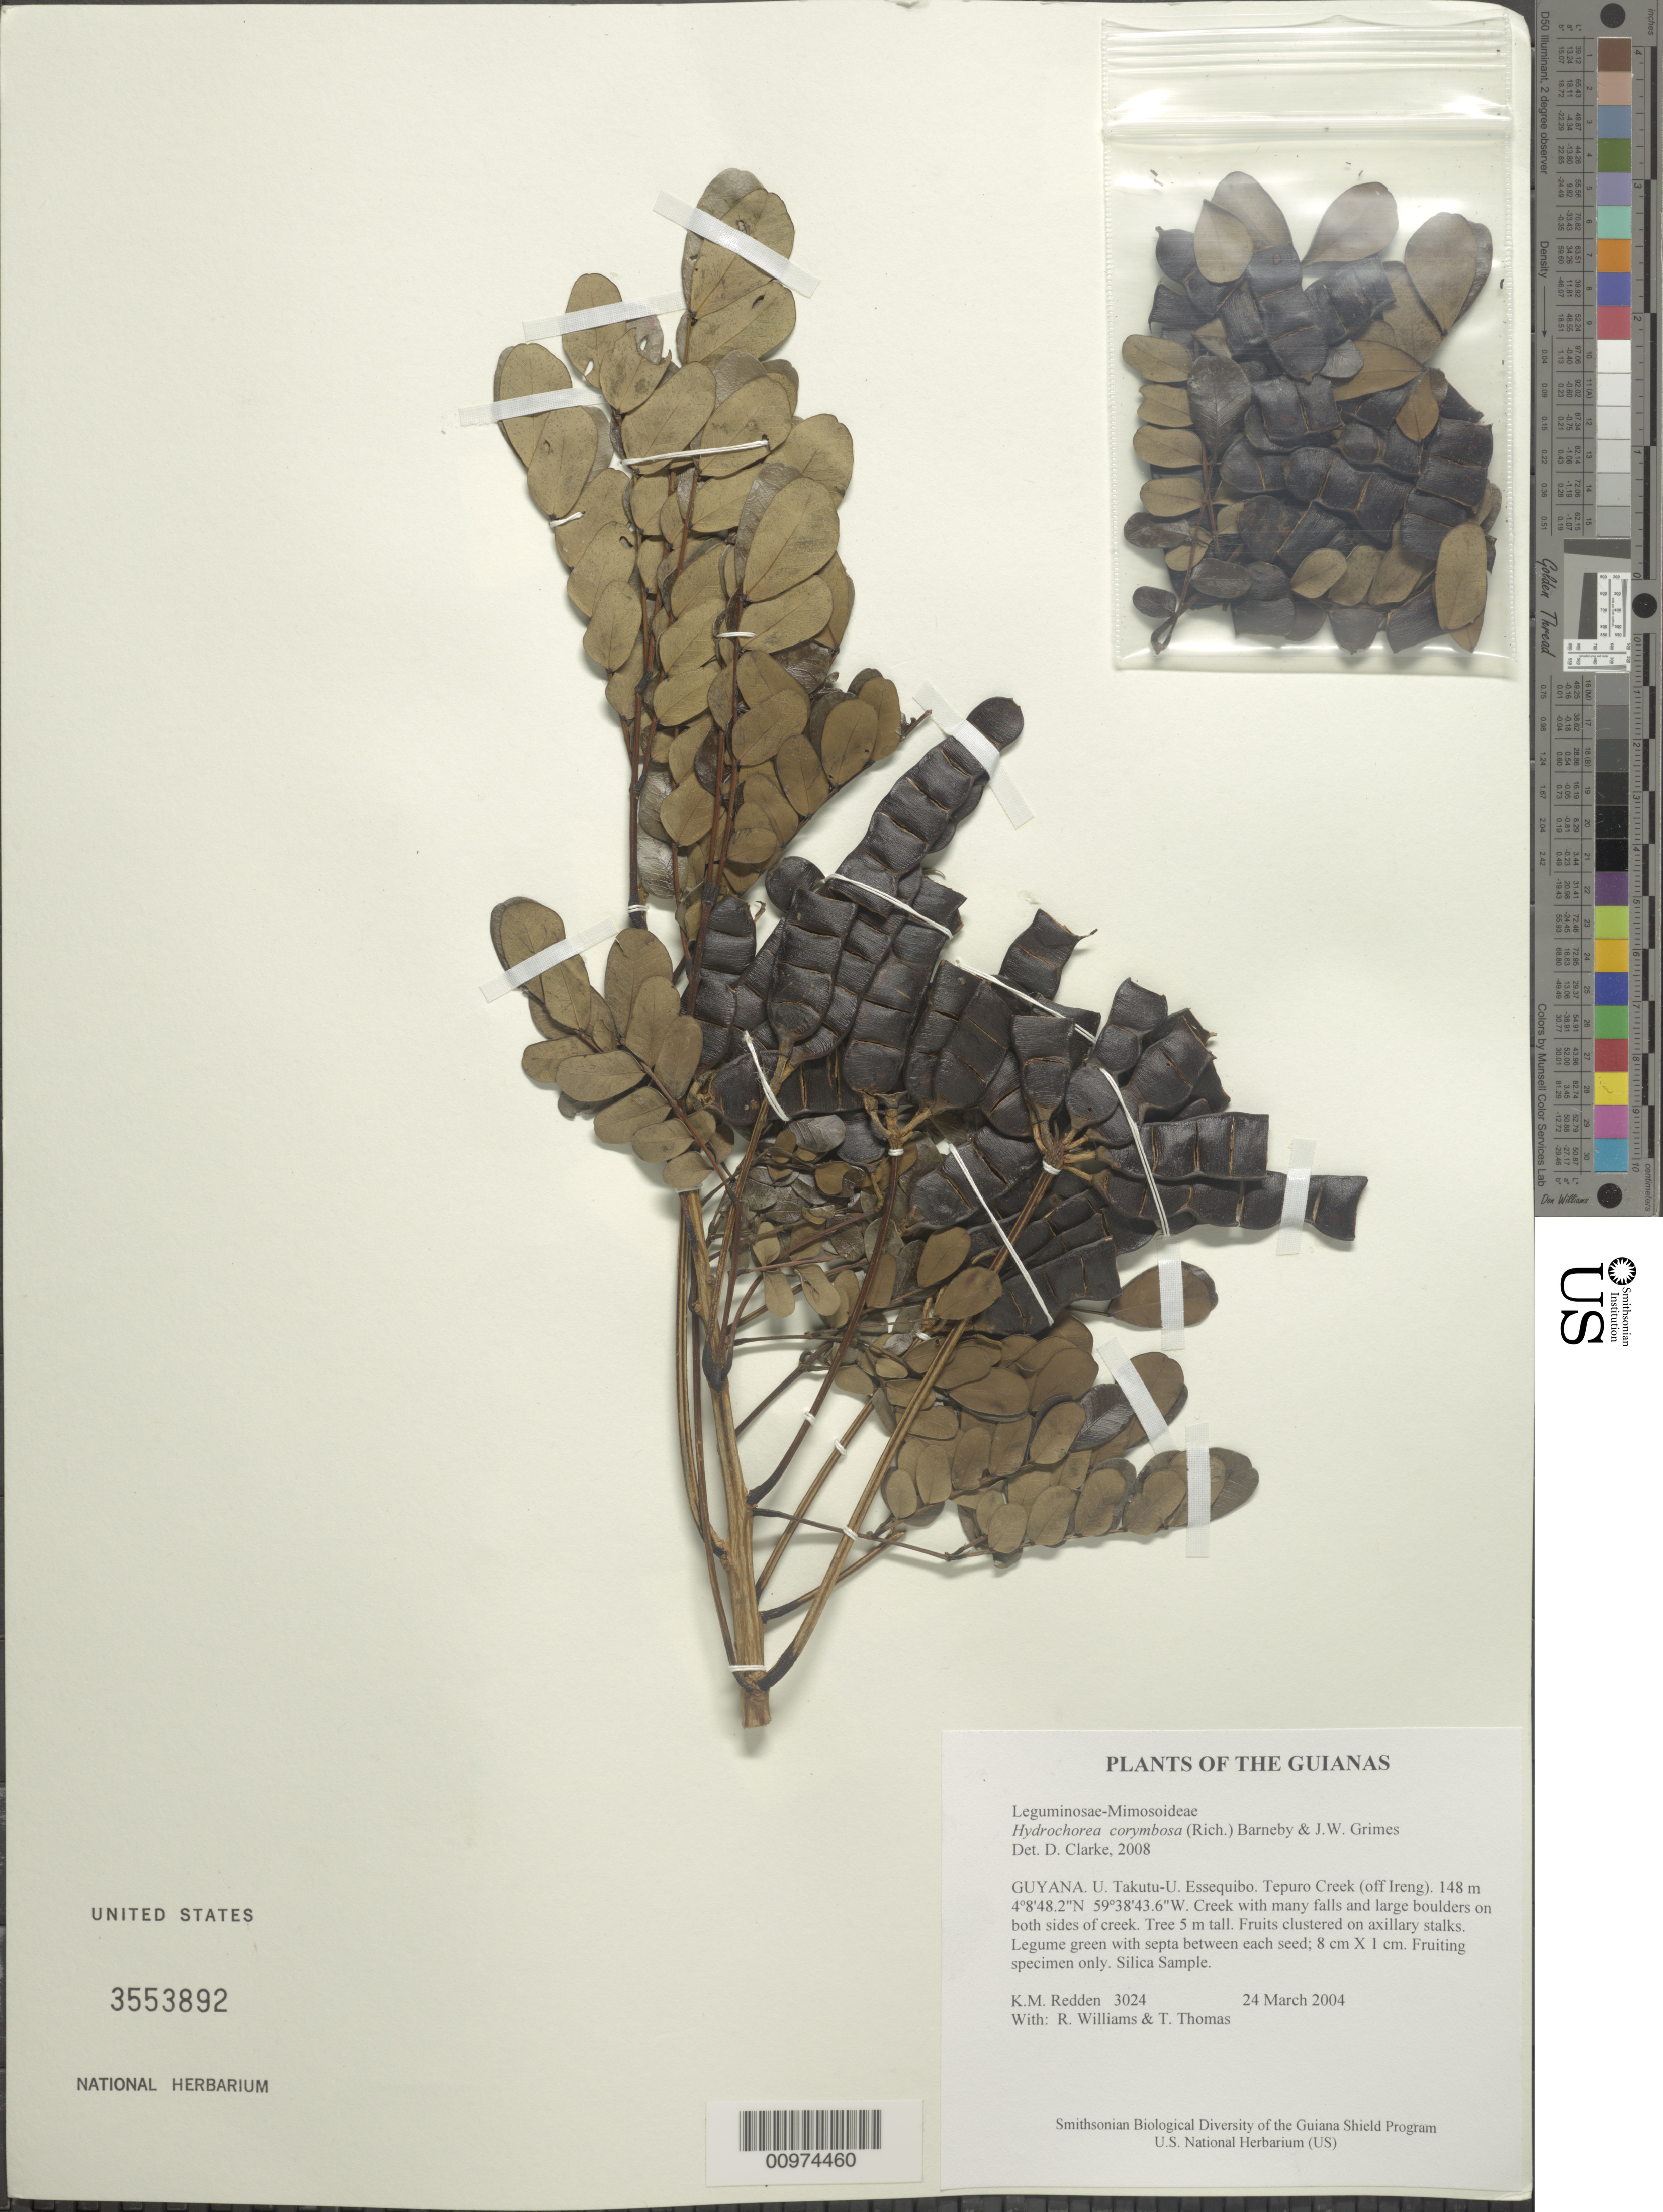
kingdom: Plantae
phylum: Tracheophyta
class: Magnoliopsida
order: Fabales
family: Fabaceae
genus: Hydrochorea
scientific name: Hydrochorea corymbosa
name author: (Rich.) Barneby & J.W. Grimes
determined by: Clarke, H. D., University of North Carolina (Asheville)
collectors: K. M. Redden, R. Williams & T. Thomas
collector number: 3024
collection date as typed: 24 March 2004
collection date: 2004-03-24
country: Guyana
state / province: U. Takutu-U. Essequibo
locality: Tepuro Creek (off Ireng)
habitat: Creek with many falls and large boulders on both sides of creek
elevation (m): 148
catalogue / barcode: US 3553892